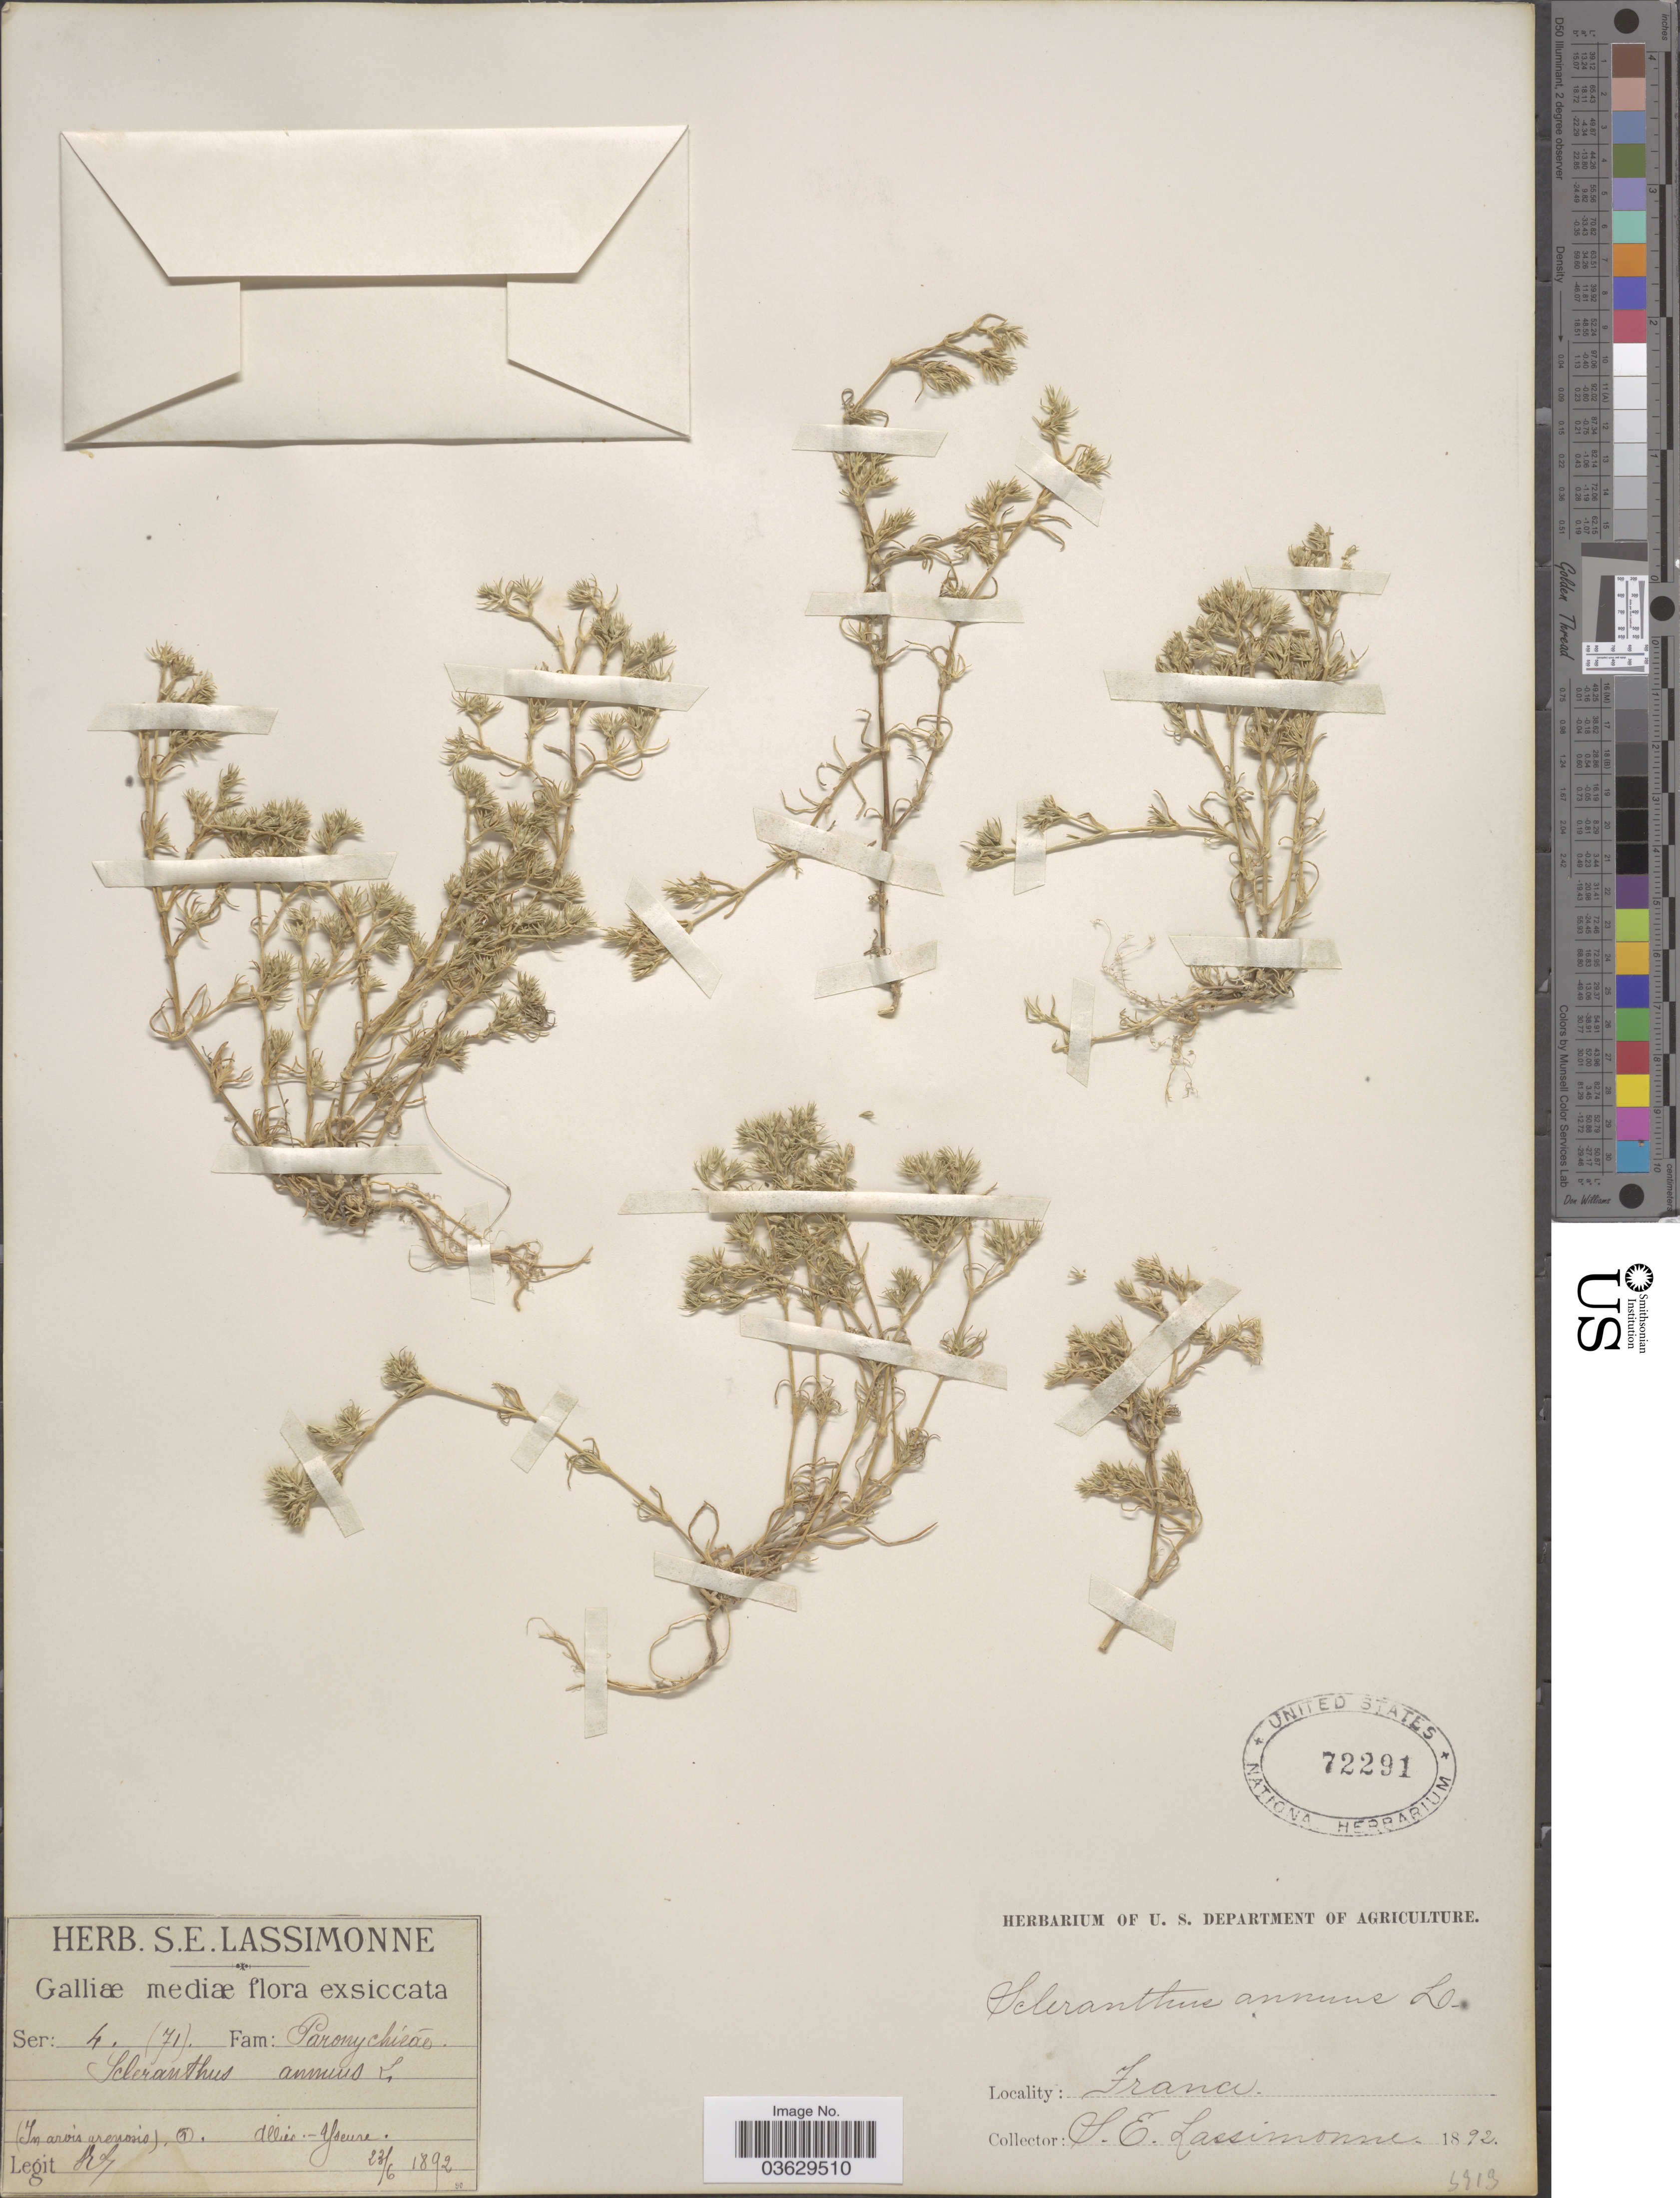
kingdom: Plantae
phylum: Tracheophyta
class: Magnoliopsida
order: Caryophyllales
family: Caryophyllaceae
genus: Scleranthus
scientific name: Scleranthus annuus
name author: L.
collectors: S. Lassimonne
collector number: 71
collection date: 1892-06-23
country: France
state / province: Auvergne-Rhône-Alpes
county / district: Allier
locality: Galliæ mediæ [Central France]. In arvis arenosis [In sandy fields]. Allier-Yseure [Yzeure].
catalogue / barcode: US 72291